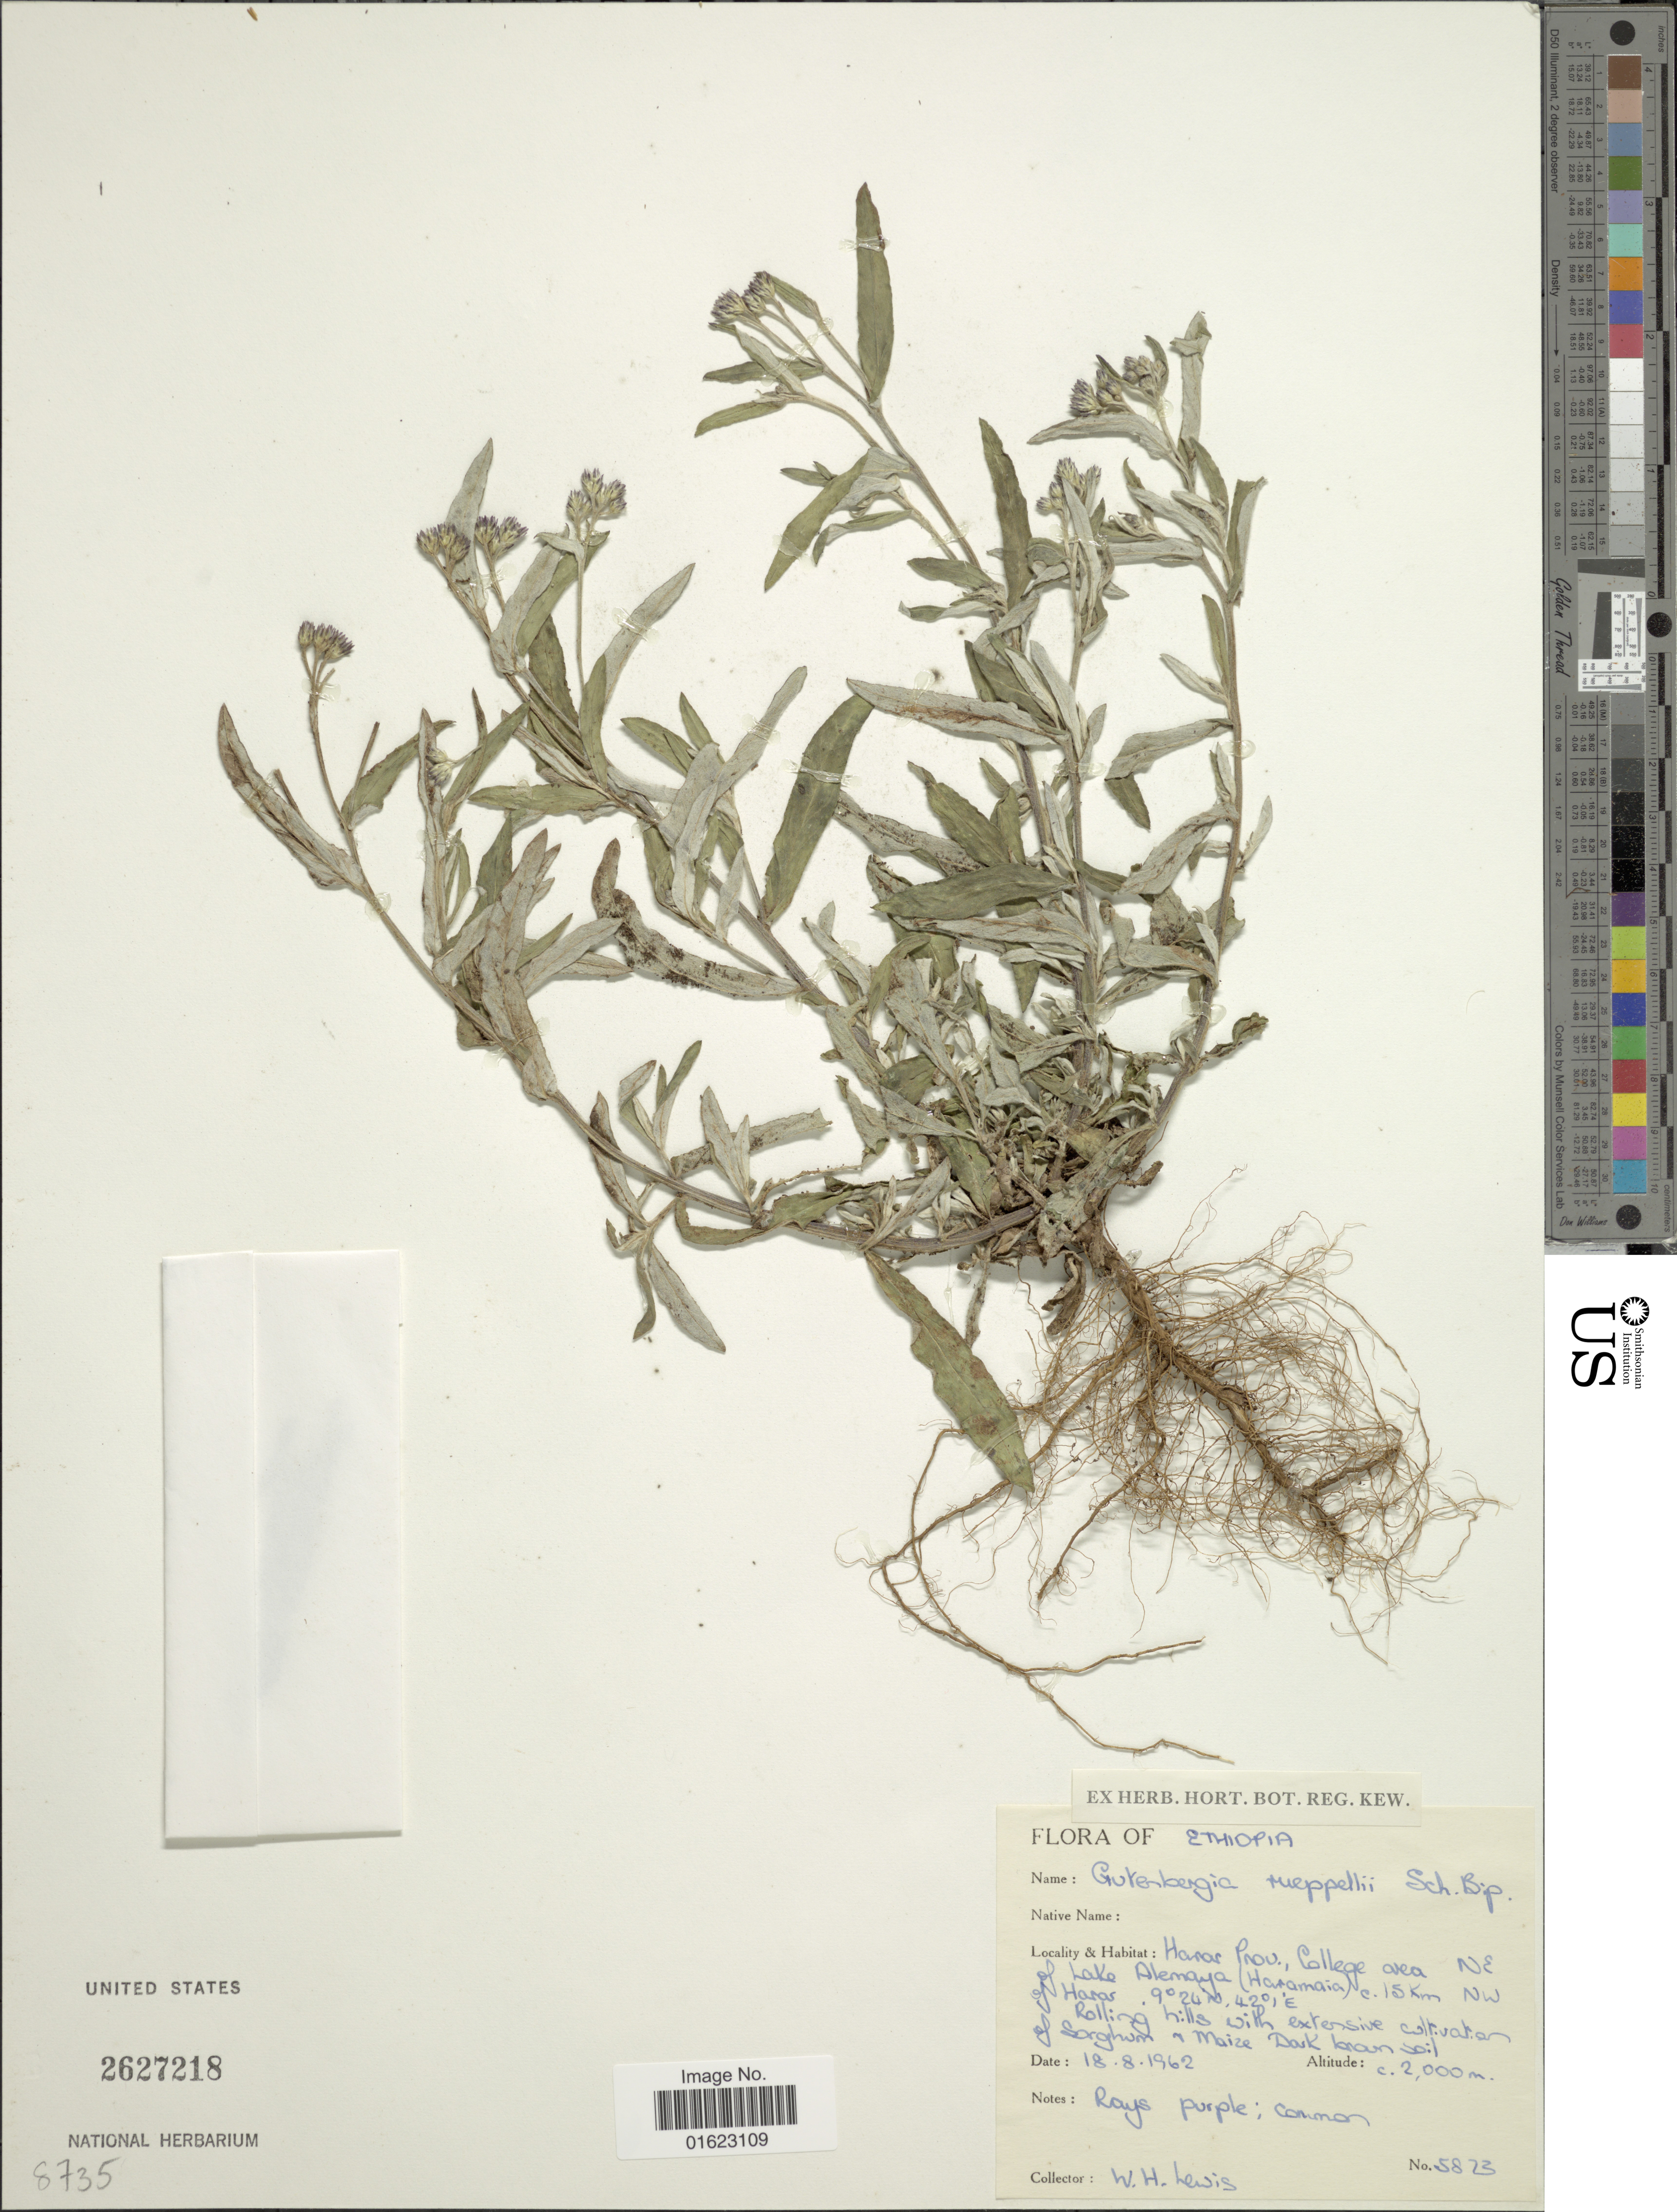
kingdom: Plantae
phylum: Tracheophyta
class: Magnoliopsida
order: Asterales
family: Asteraceae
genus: Gutenbergia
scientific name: Gutenbergia rueppellii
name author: Sch. Bip.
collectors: W. H. Lewis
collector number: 5823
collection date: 1962-08-18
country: Ethiopia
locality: Ethiopia, Harar Prov., Collega ovea NE of Harar Alemaya (Haramaia)c. 15 km NW Rolling hills. [interpreted]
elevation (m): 2000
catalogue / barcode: US 2627218